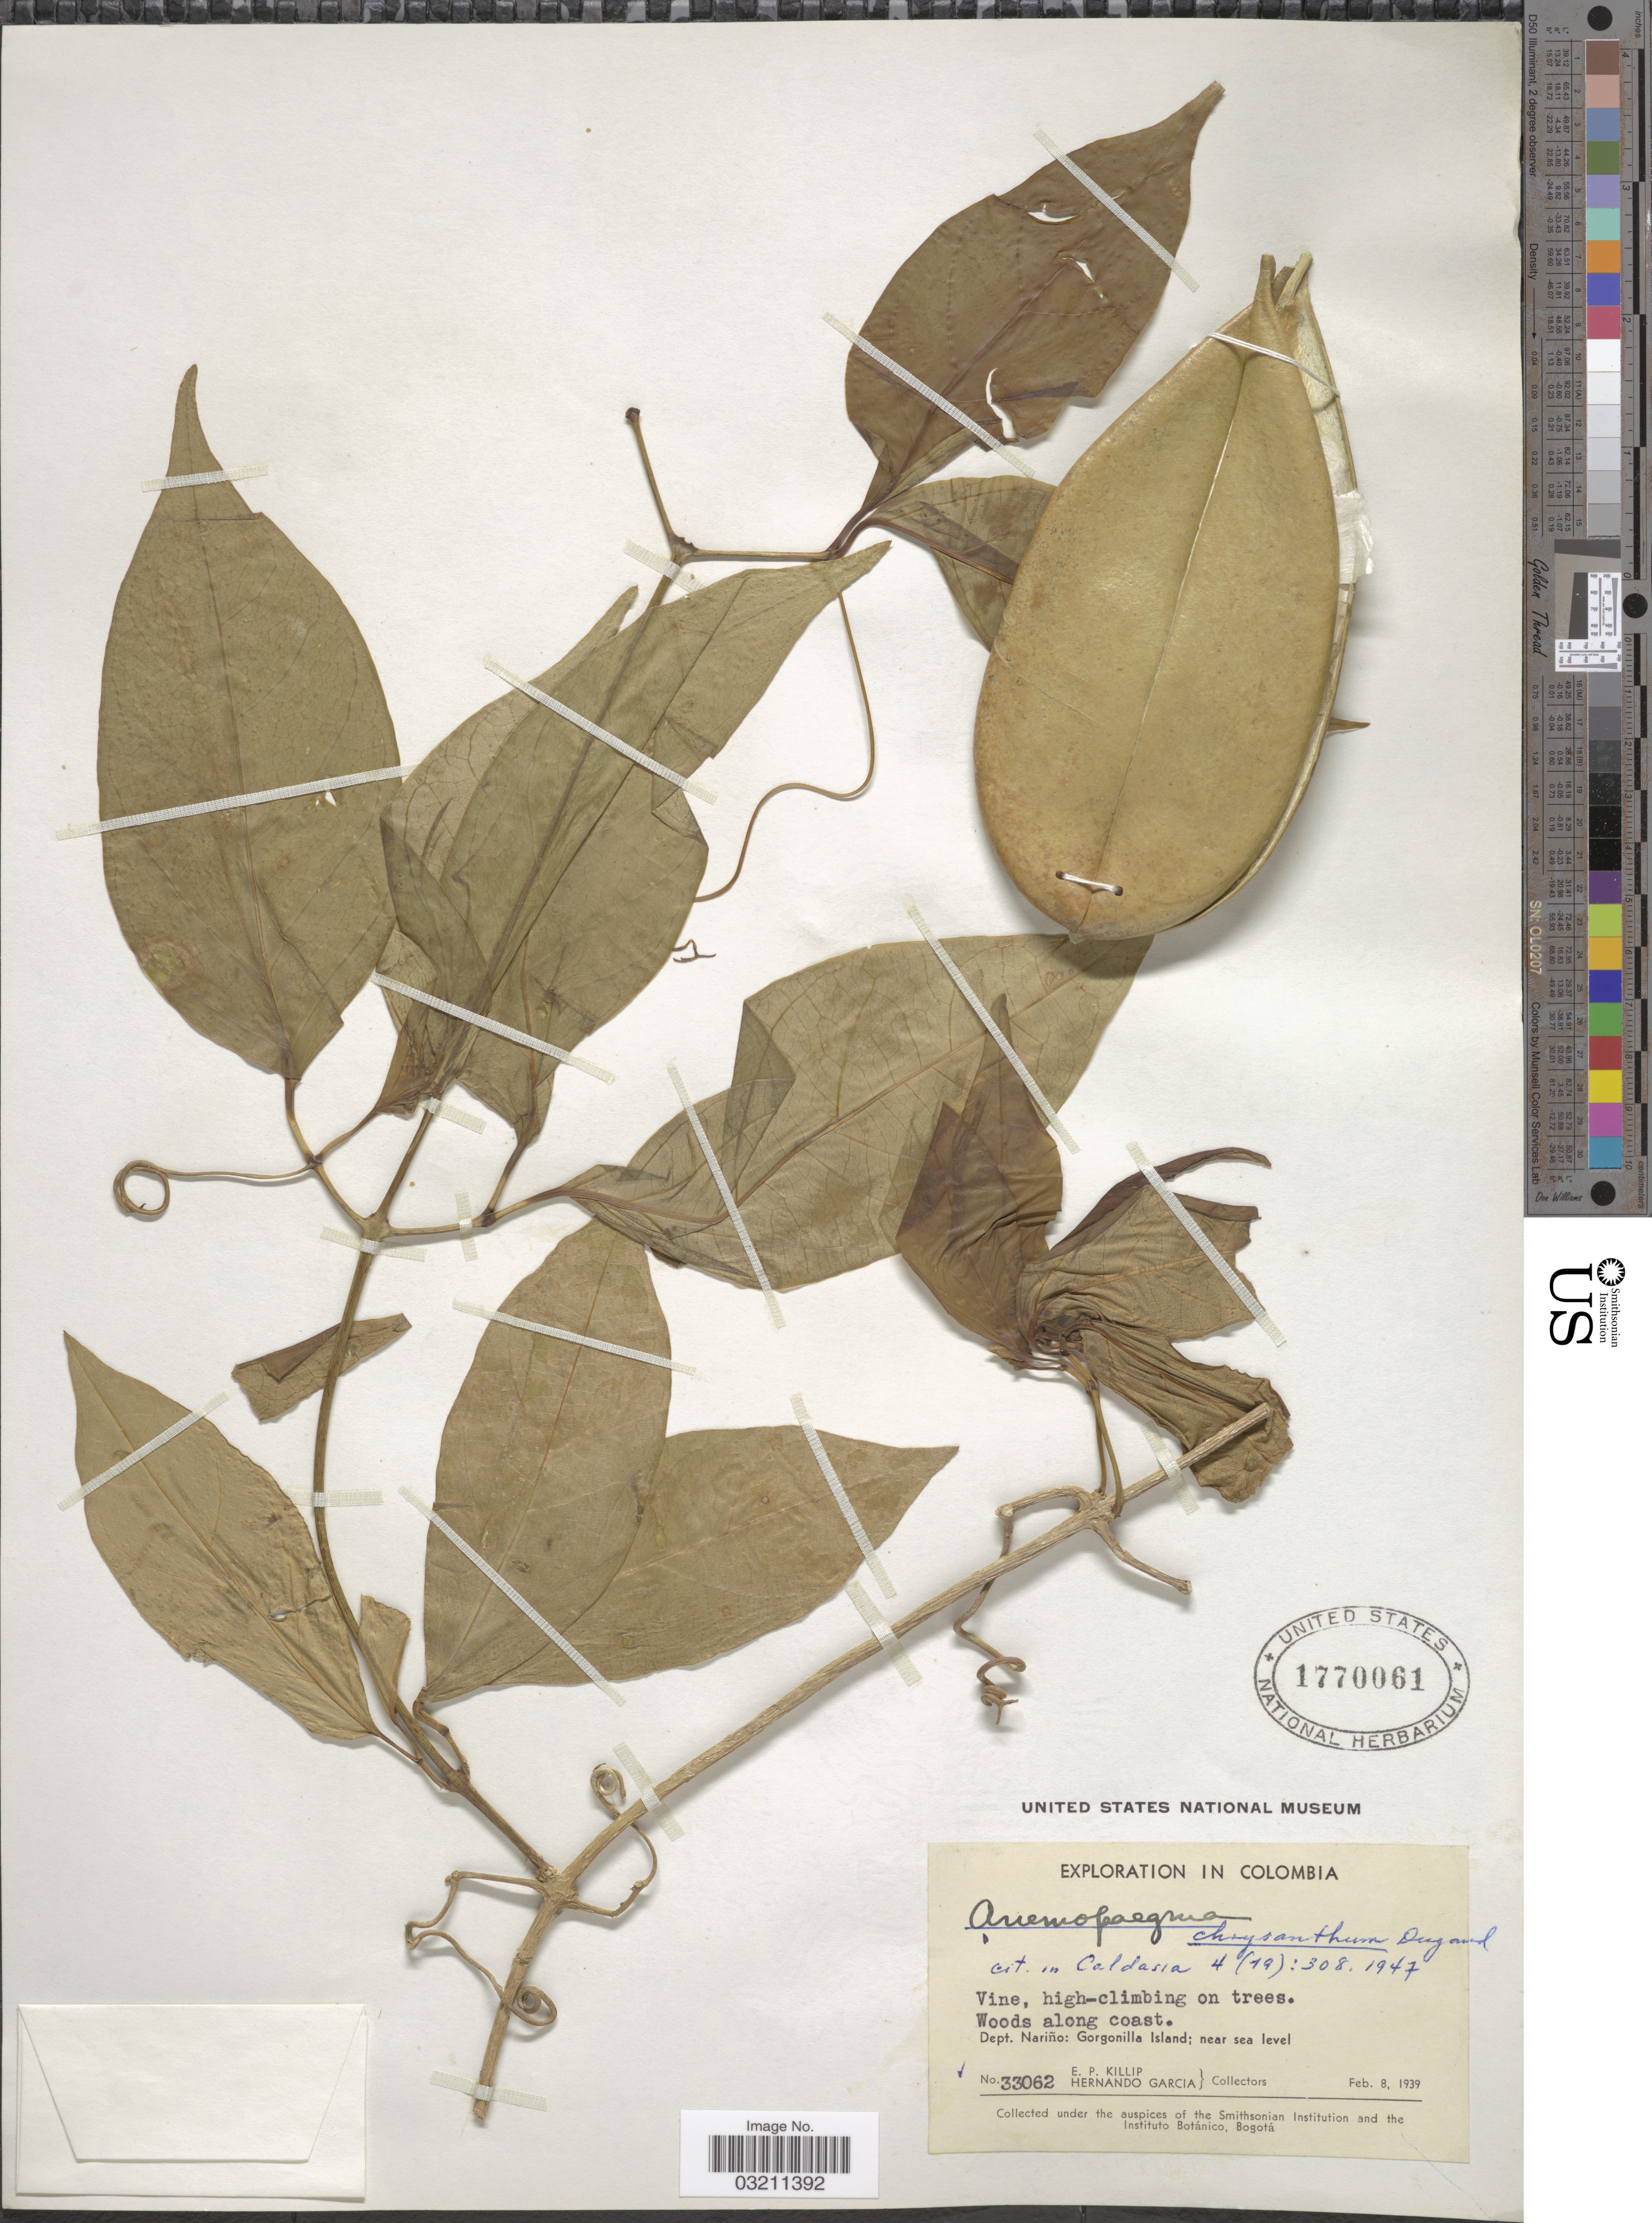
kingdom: Plantae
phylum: Tracheophyta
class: Magnoliopsida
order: Lamiales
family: Bignoniaceae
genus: Anemopaegma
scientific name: Anemopaegma chrysanthum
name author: Dugand G.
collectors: E. P. Killip & H. Garcia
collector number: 33062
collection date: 1939-02-08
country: Colombia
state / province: Nariño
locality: Dept. Nariño: Gorgonilla Island.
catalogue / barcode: US 1770061